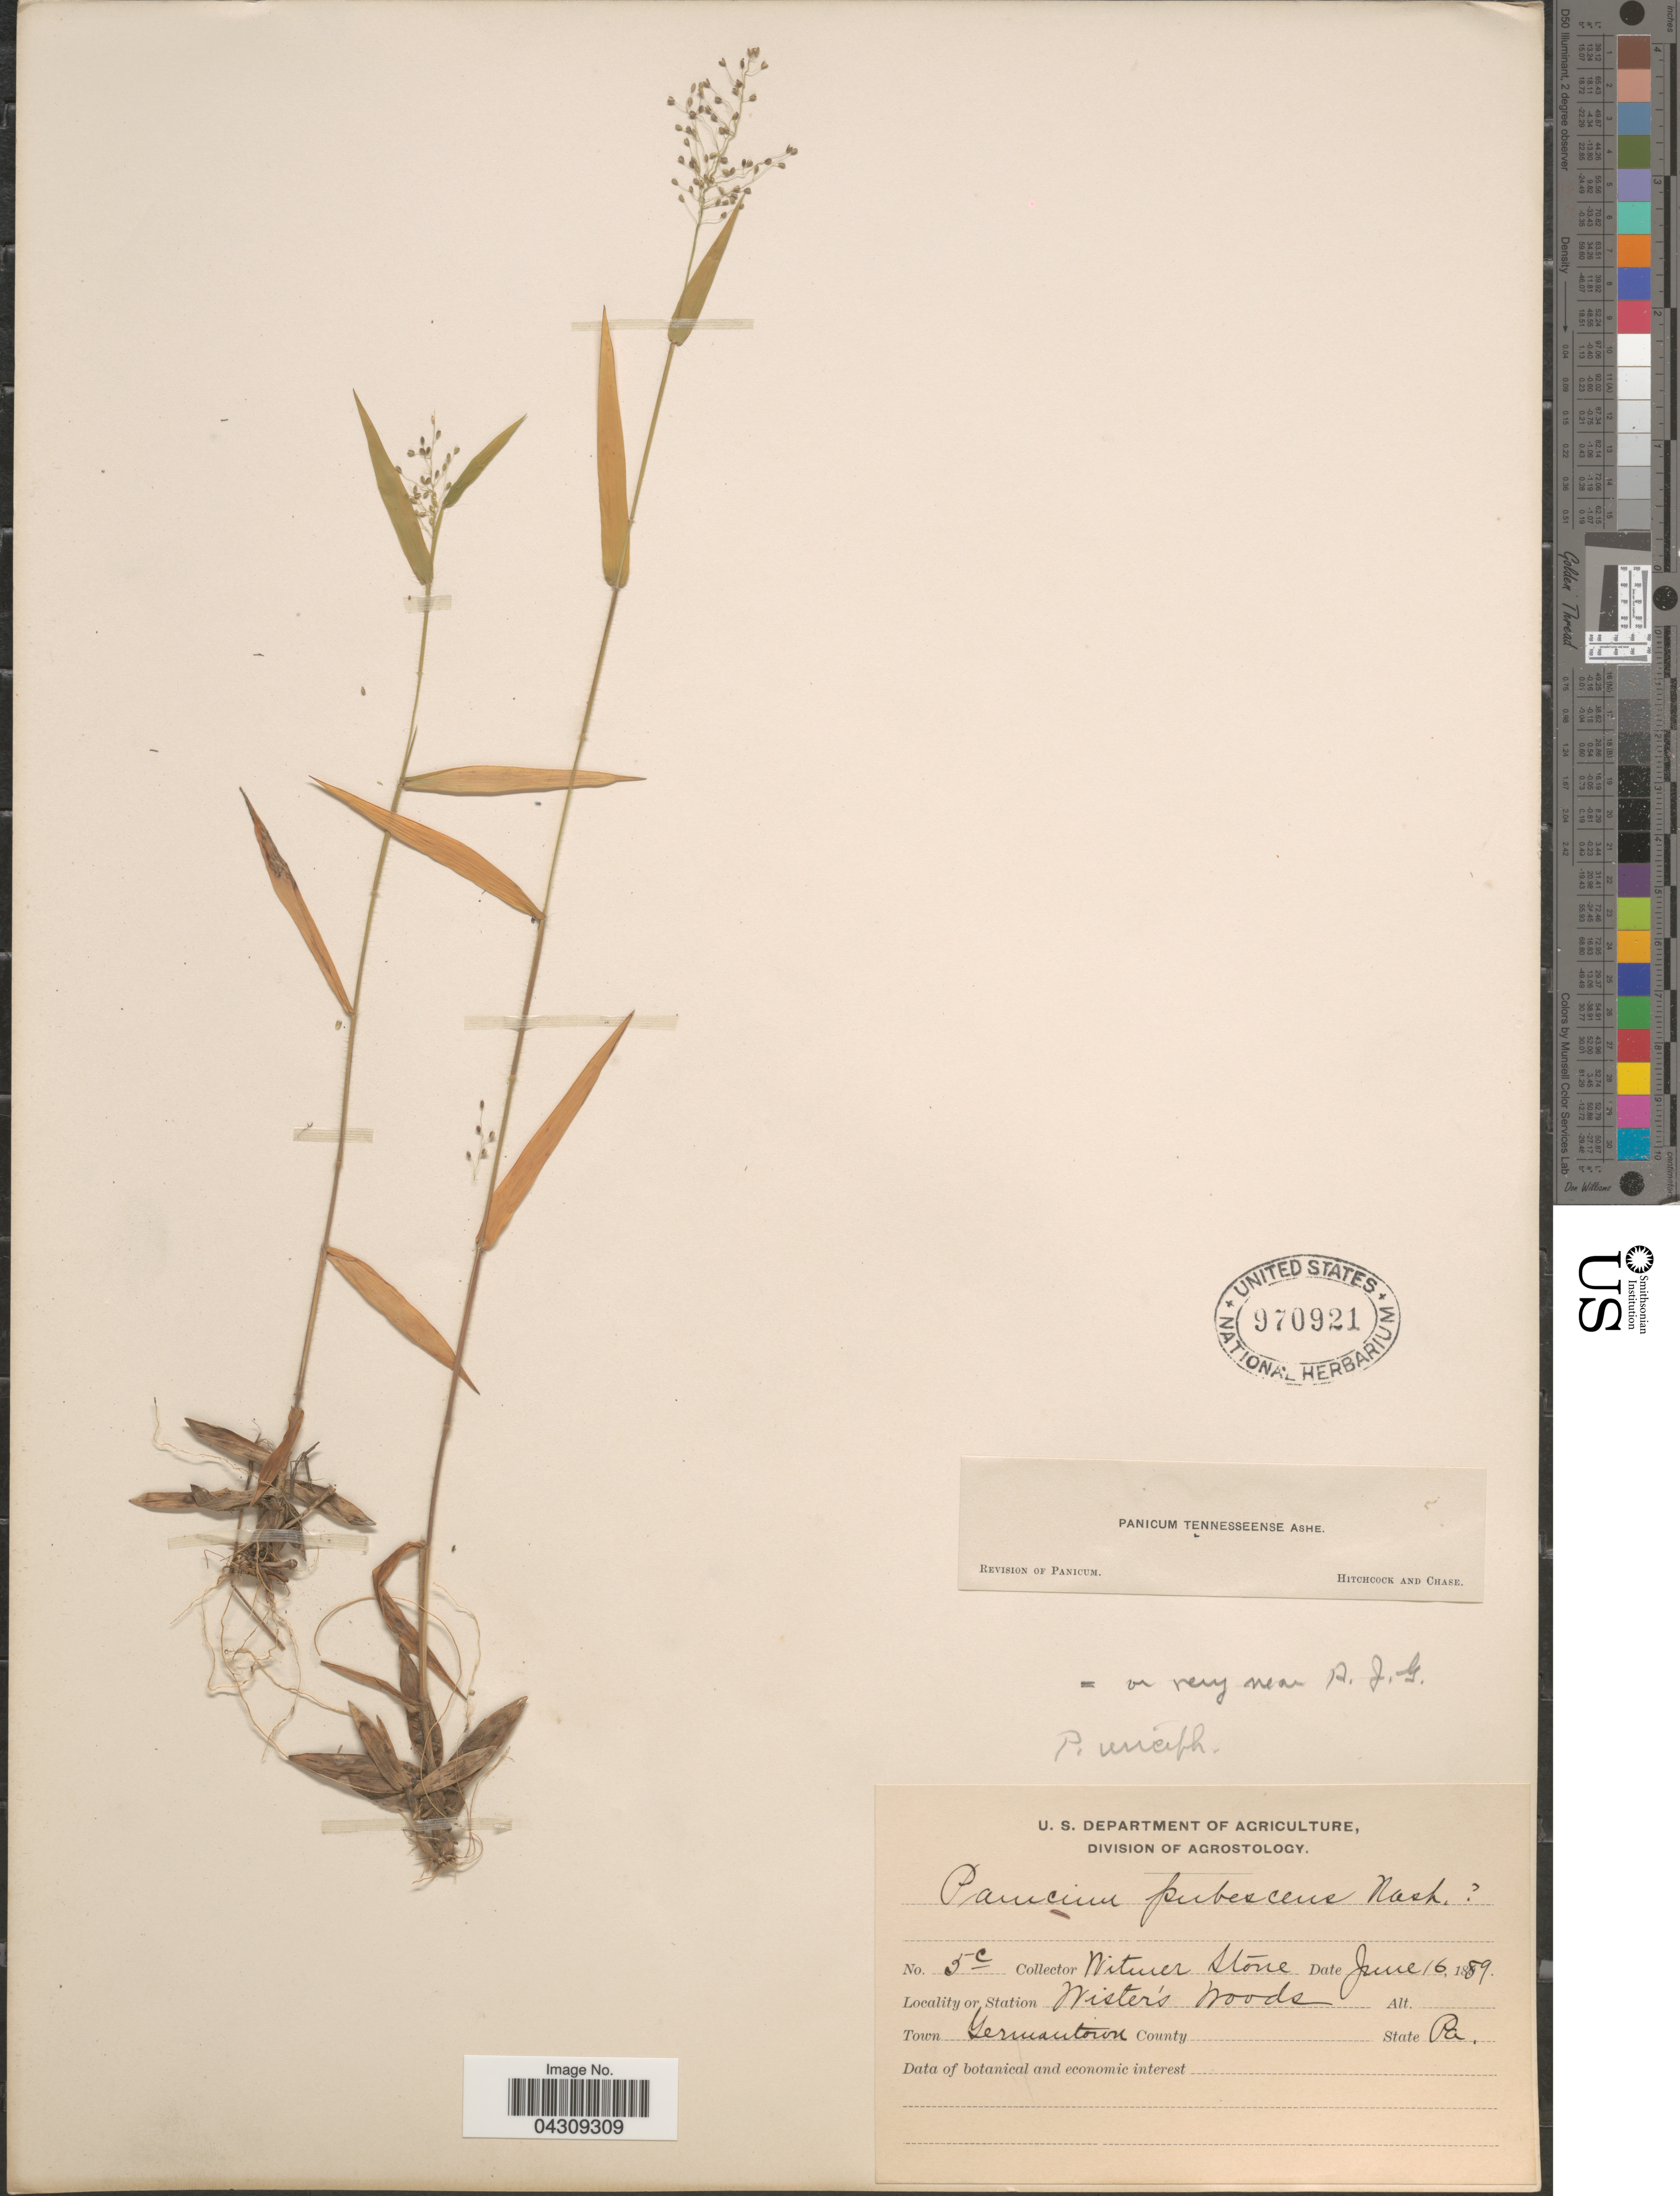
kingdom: Plantae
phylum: Tracheophyta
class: Liliopsida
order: Poales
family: Poaceae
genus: Dichanthelium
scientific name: Dichanthelium acuminatum var. acuminatum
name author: (Sw.) Gould & C.A. Clark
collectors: W. Stone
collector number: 5c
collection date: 1889-06-16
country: United States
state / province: Pennsylvania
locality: Wister's Woods. Town Germantown.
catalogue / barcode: US 970921